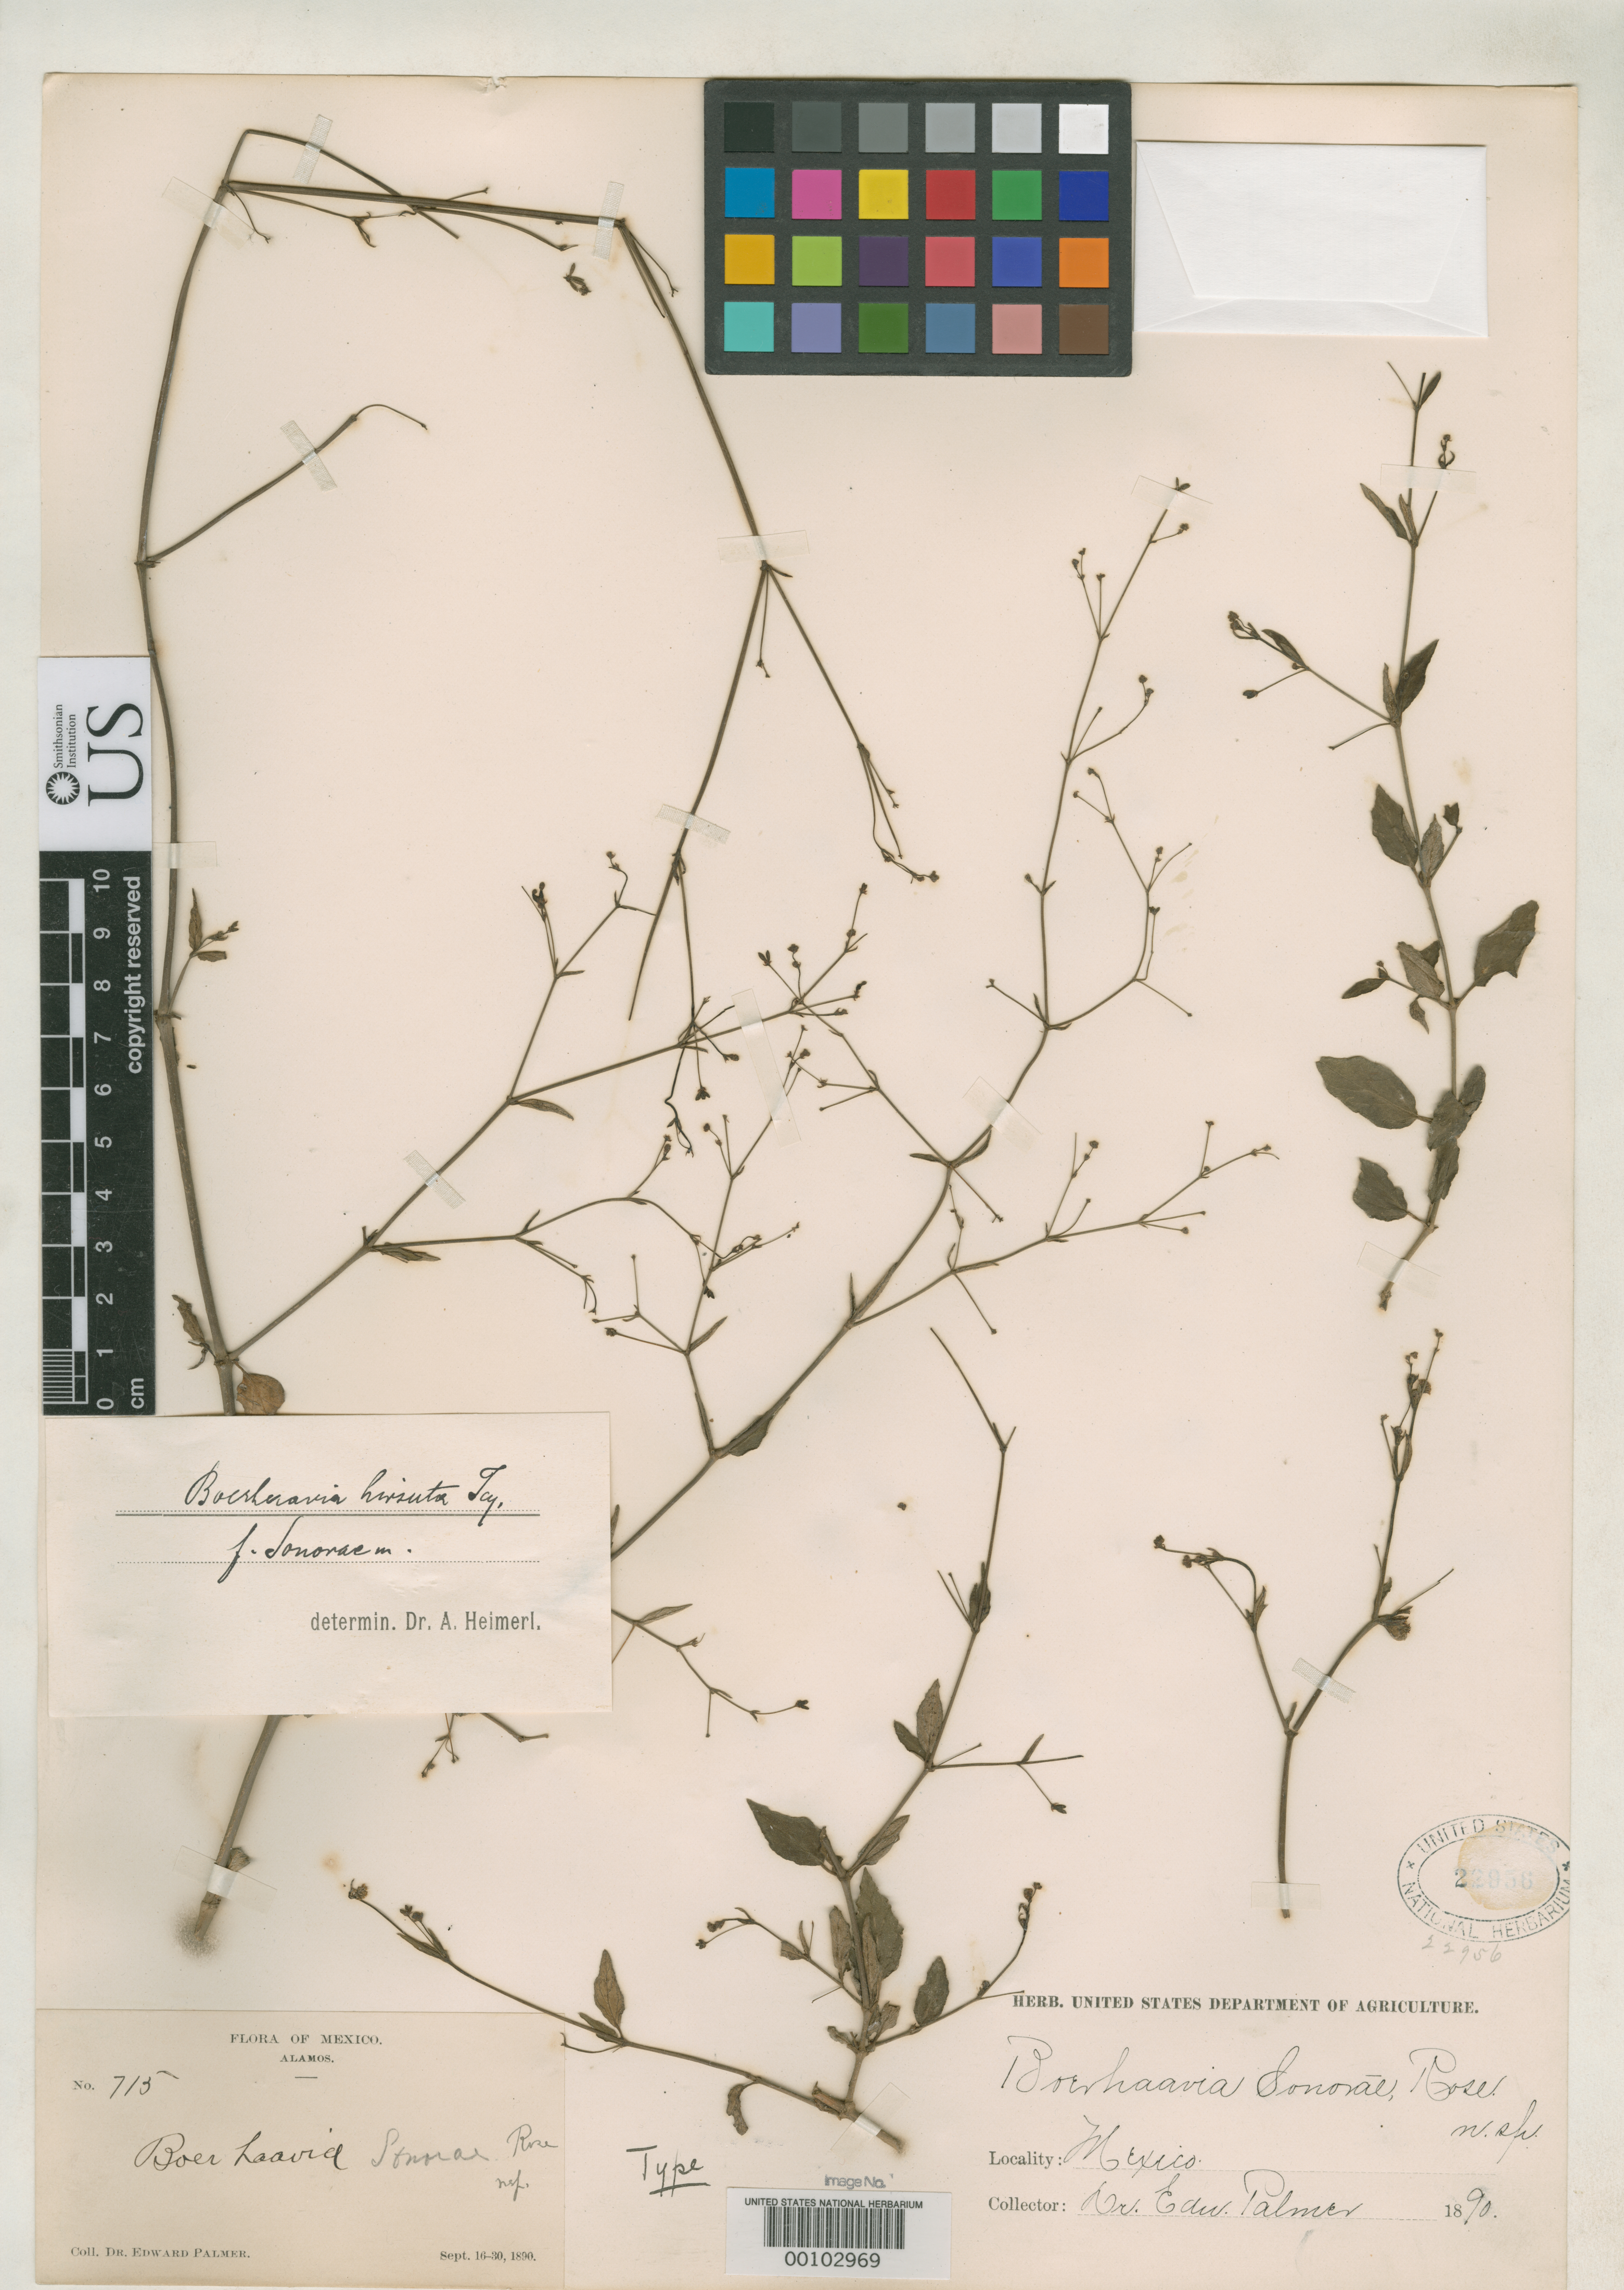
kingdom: Plantae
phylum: Tracheophyta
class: Magnoliopsida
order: Caryophyllales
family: Nyctaginaceae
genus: Boerhavia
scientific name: Boerhavia sonorae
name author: Rose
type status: Holotype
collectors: E. Palmer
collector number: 715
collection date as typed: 16 Sep 1890 to 30 Sep 1890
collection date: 1890-09-16/1890-09-30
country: Mexico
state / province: Sonora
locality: Alamos.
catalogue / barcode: US 22956